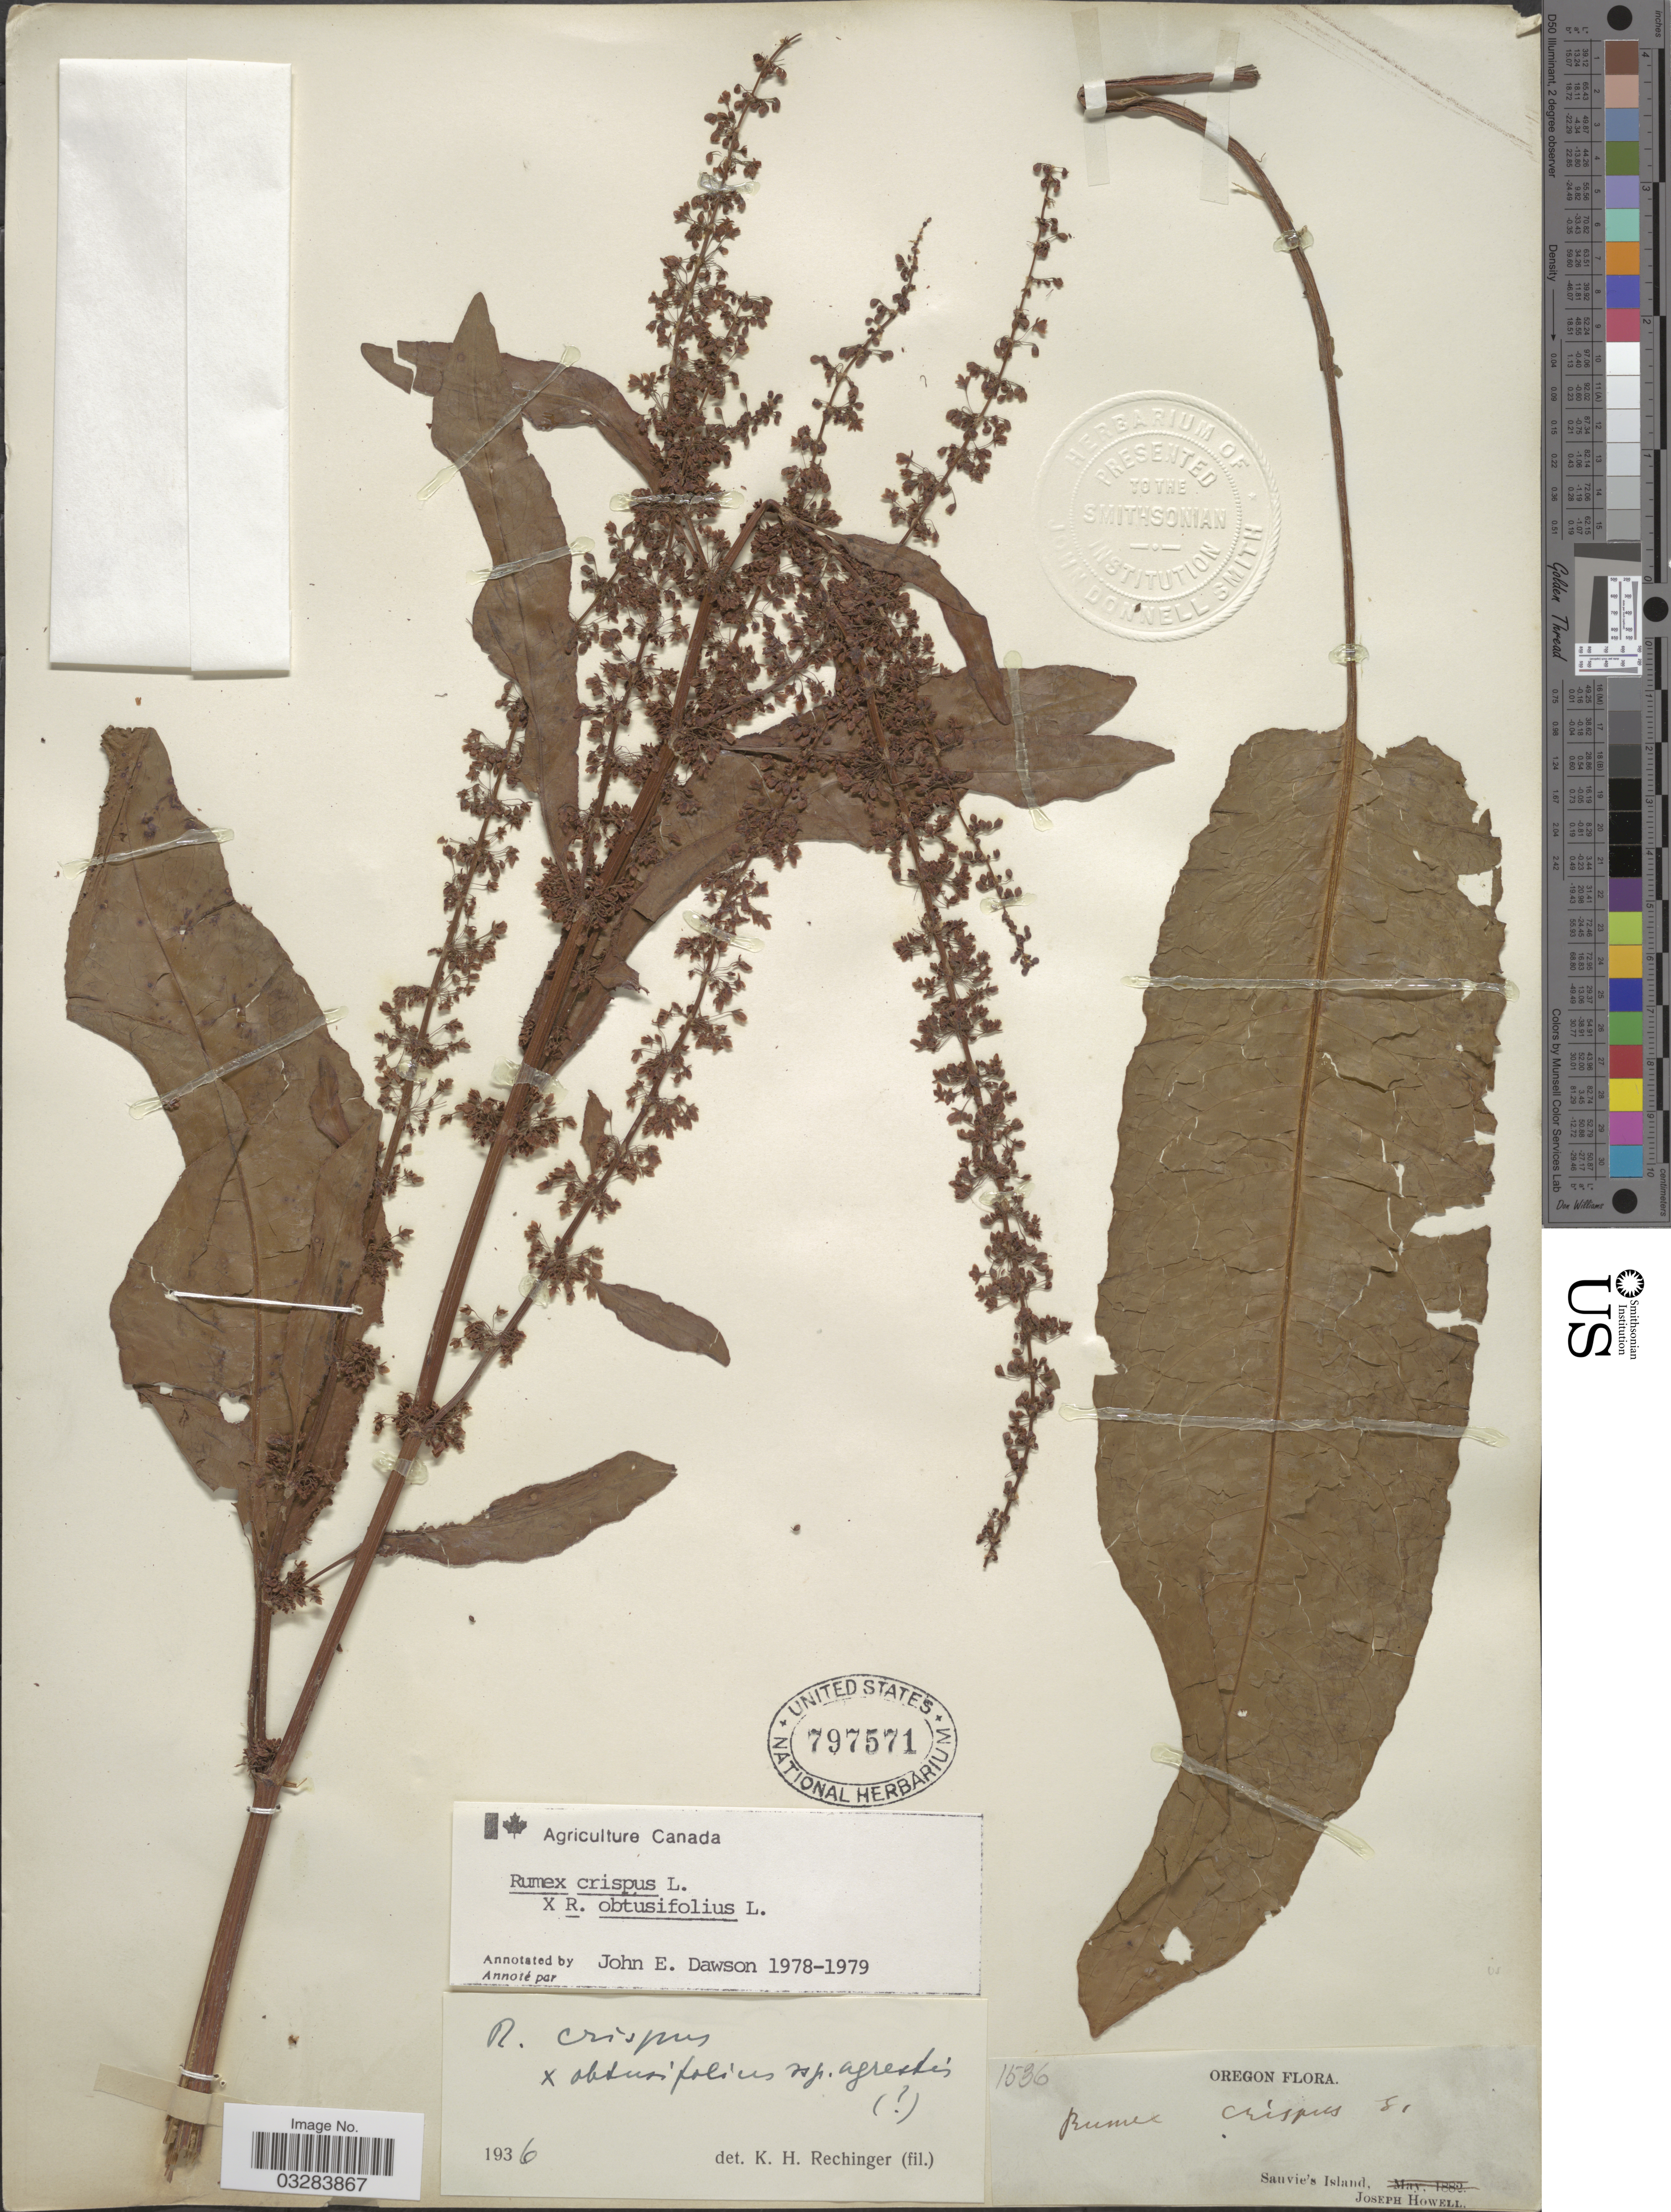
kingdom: Plantae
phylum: Tracheophyta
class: Magnoliopsida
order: Caryophyllales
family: Polygonaceae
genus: Rumex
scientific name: Rumex crispus x R. obtusifolius L.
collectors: J. Howell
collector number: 1536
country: United States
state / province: Oregon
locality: Sauvie's Island.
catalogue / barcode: US 797571